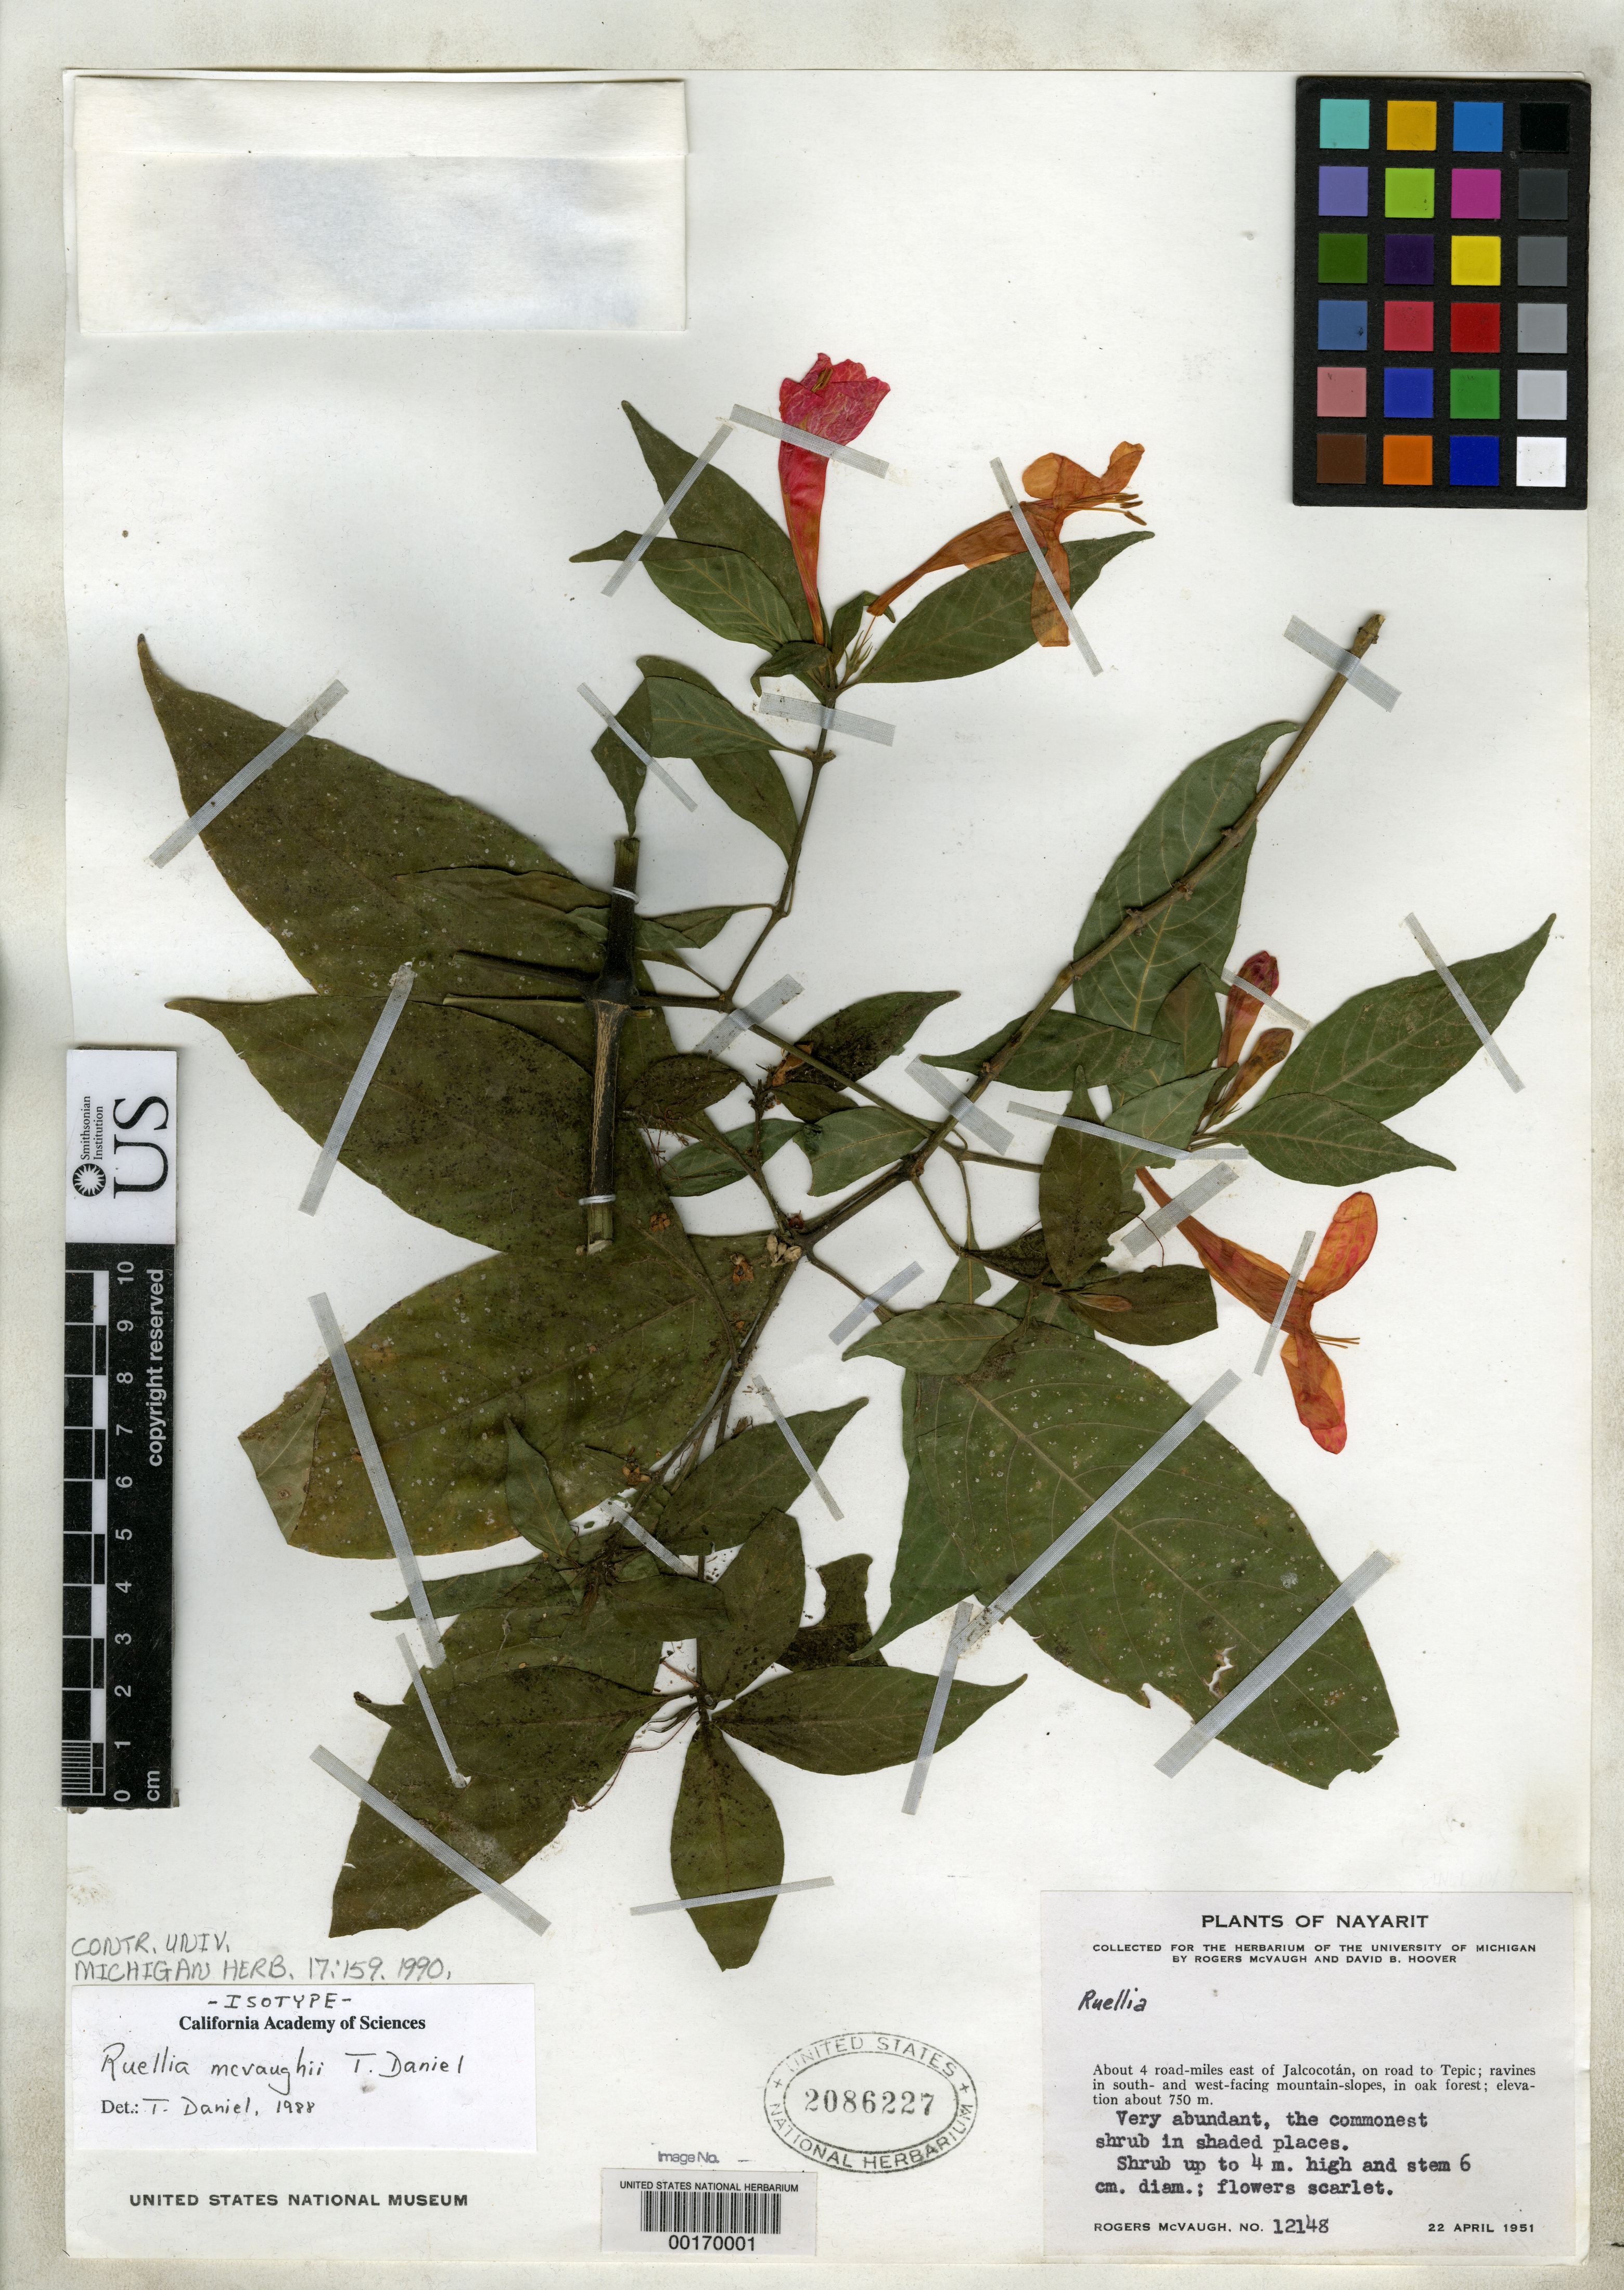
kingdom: Plantae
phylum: Tracheophyta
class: Magnoliopsida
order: Lamiales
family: Acanthaceae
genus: Ruellia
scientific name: Ruellia mcvaughii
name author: T.F. Daniel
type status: Isotype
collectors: R. McVaugh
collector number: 12148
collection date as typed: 22 Apr 1951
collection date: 1951-04-22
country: Mexico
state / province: Nayarit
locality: Ca. 4 km mi E of Jalcocotan, on road to Tepic, ravines in S and W-facing mountain slopes.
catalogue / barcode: US 2086227